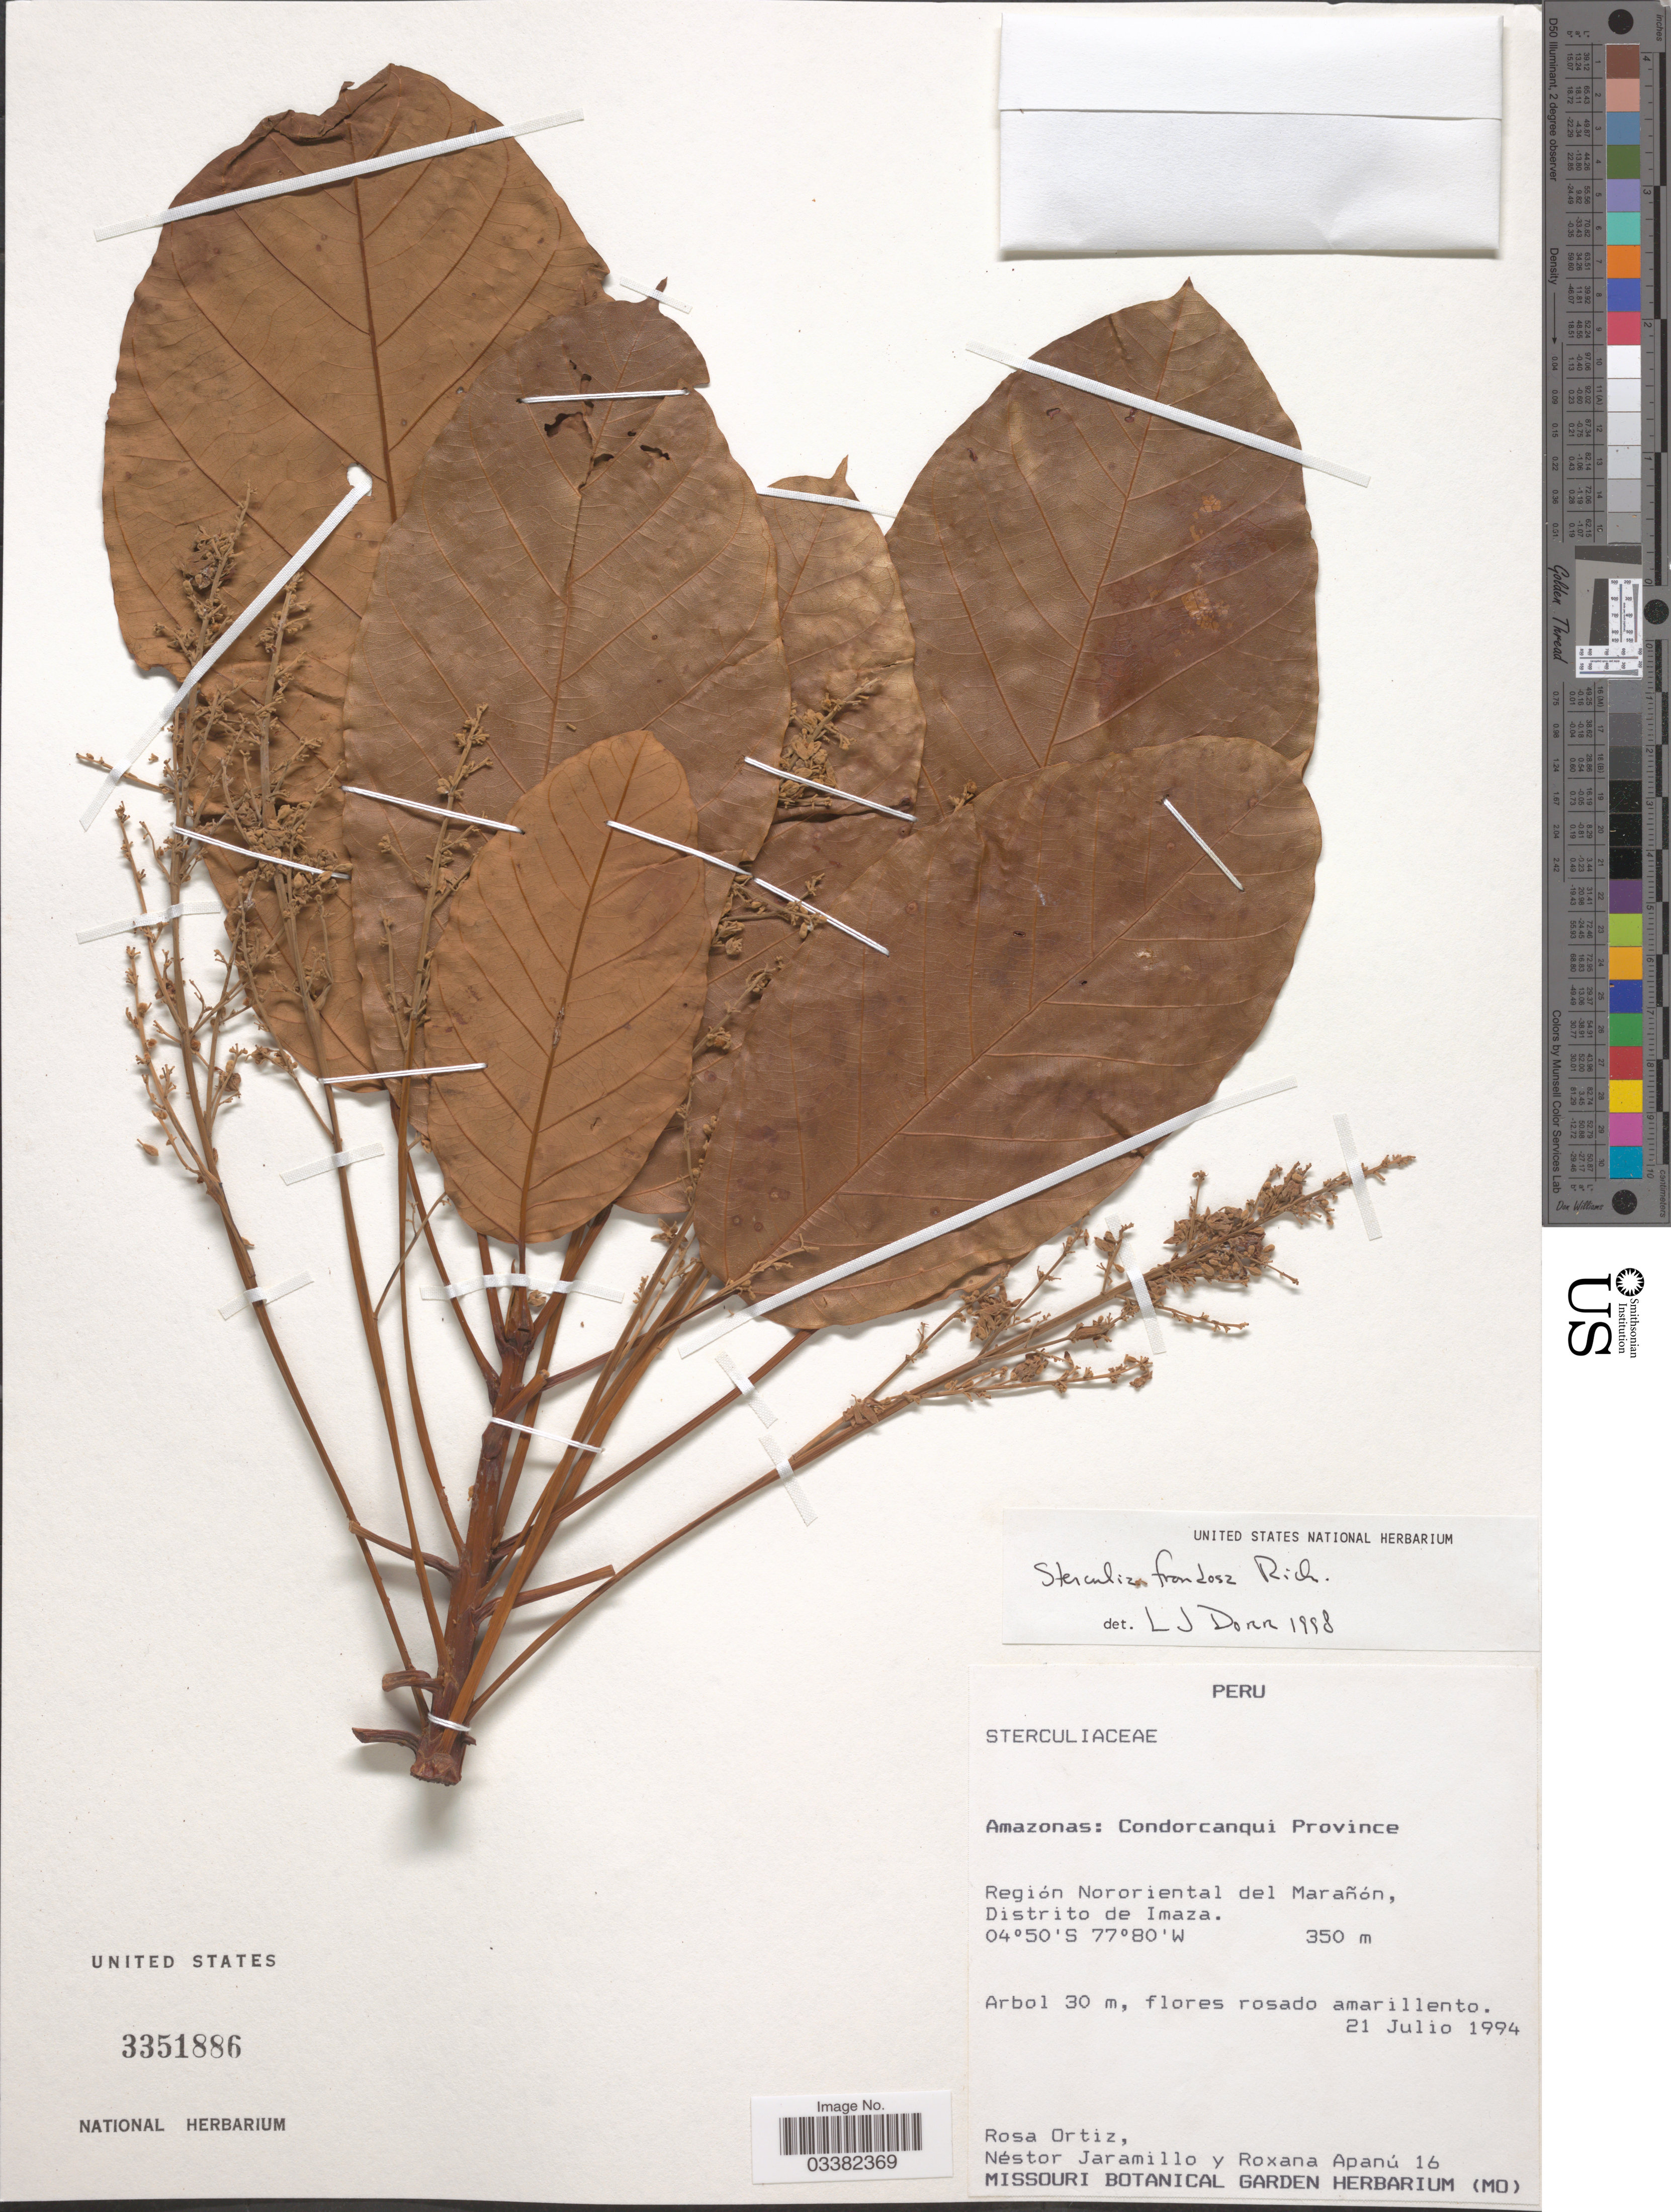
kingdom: Plantae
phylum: Tracheophyta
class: Magnoliopsida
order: Malvales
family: Malvaceae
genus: Sterculia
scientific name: Sterculia frondosa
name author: Rich.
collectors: R. Ortiz, N. Jaramillo & R. Apanu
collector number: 16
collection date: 1994-07-21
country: Peru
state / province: Amazonas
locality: Condorcanqui Province. Región Nororiental del Marañón, Distrito de Imaza.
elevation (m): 350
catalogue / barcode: US 3351886